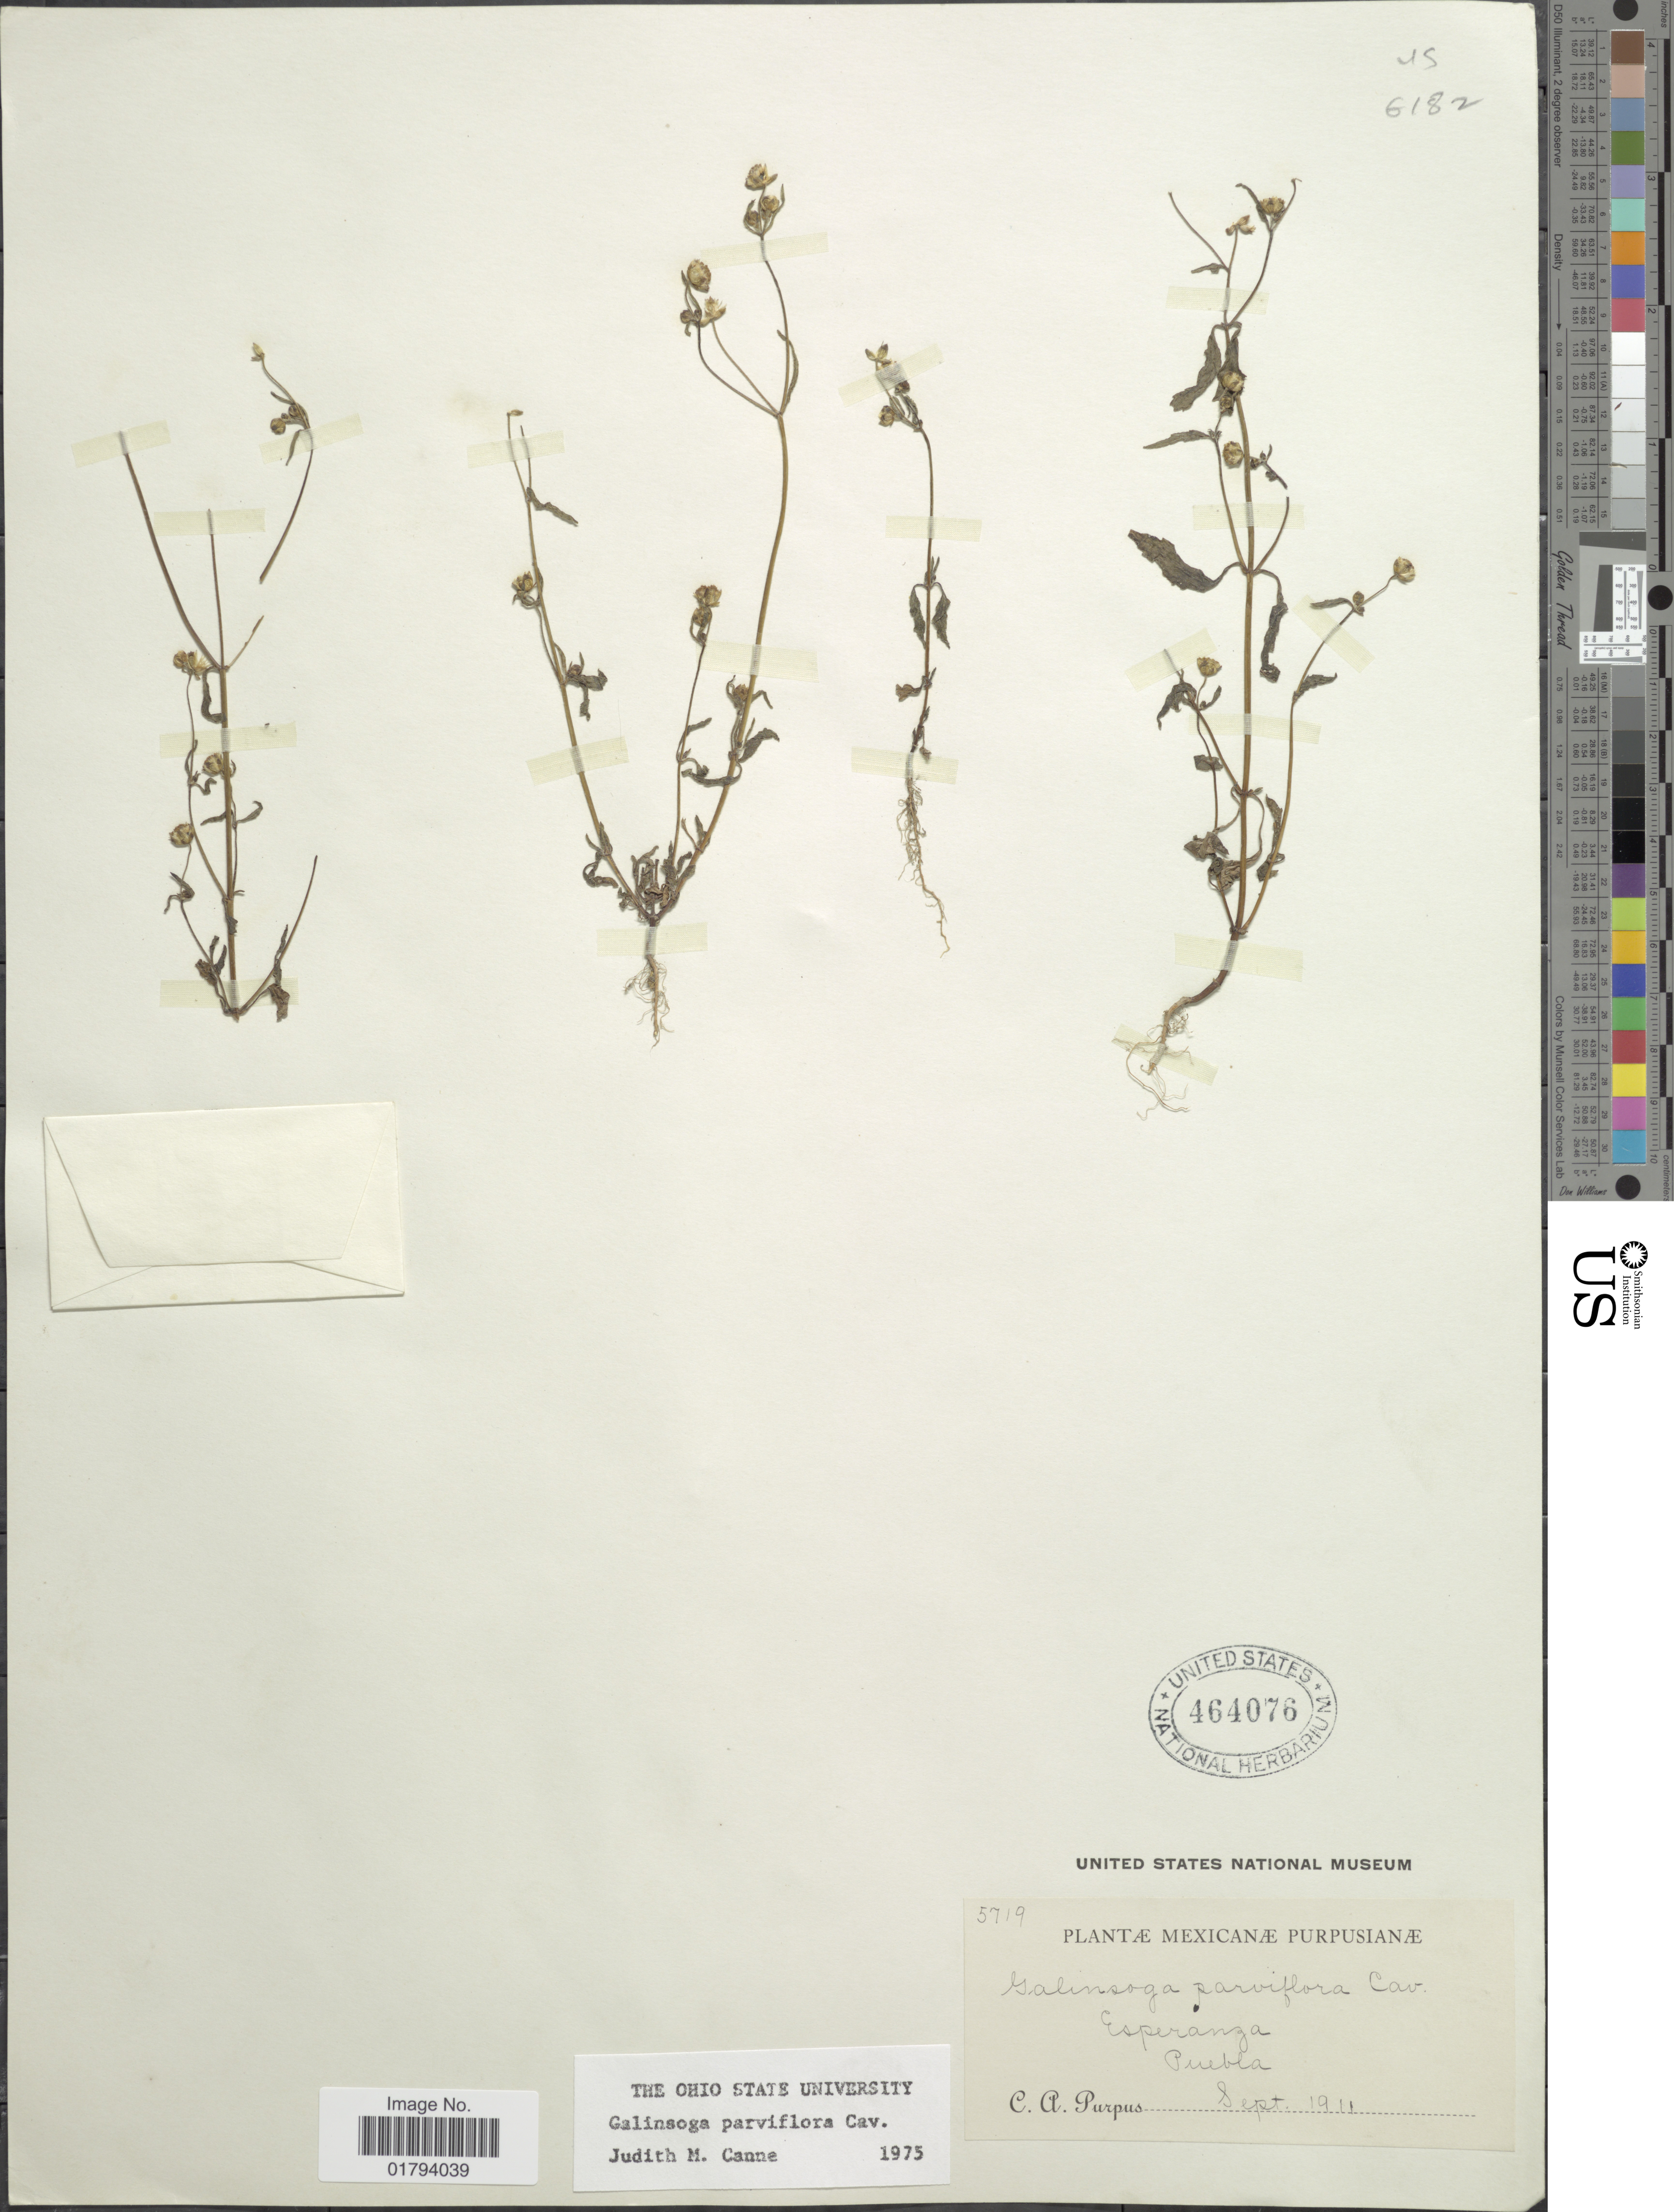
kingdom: Plantae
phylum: Tracheophyta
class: Magnoliopsida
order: Asterales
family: Asteraceae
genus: Galinsoga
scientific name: Galinsoga parviflora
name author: Cav.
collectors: C. A. Purpus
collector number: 5719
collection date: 1911-09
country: Mexico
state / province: Puebla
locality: Esperanza.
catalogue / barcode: US 464076